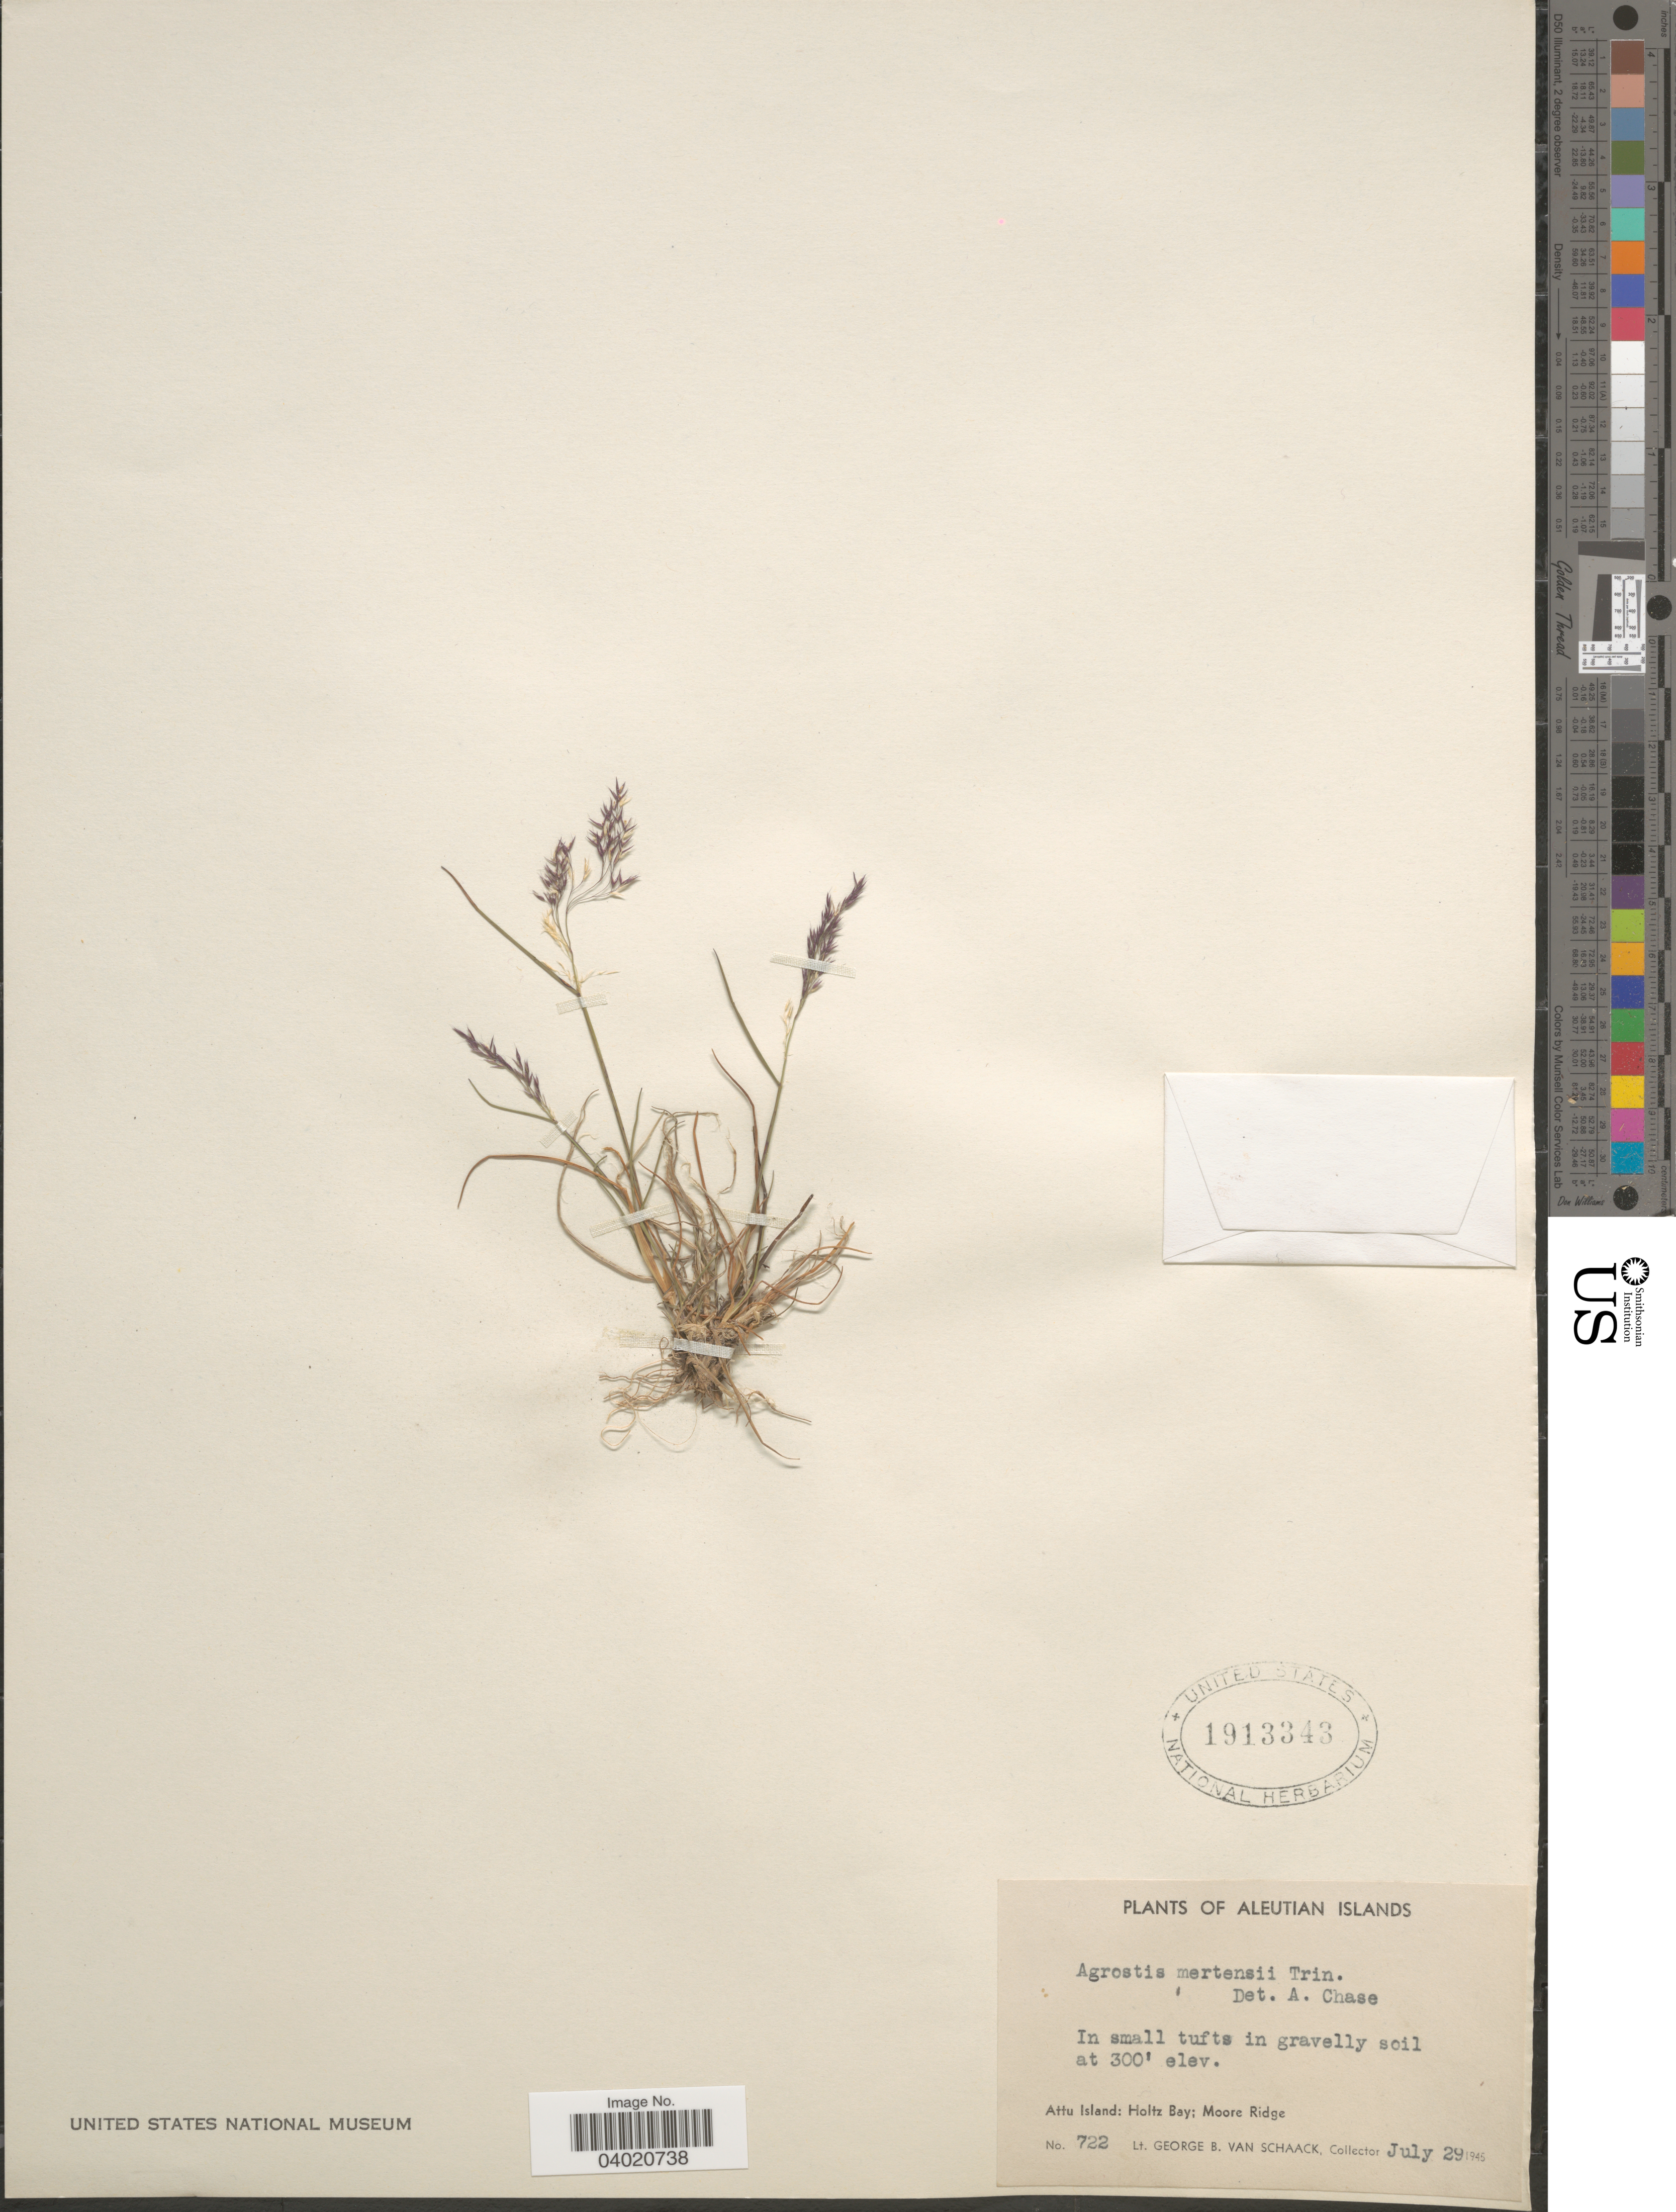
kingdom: Plantae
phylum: Tracheophyta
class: Liliopsida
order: Poales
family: Poaceae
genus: Agrostis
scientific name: Agrostis mertensii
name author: Trin.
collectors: G. Van Schaack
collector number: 722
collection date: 1945-07-29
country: United States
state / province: Alaska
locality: Aleutian Islands. Attu Island: Holtz Bay; Moore Ridge.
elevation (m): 91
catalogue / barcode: US 1913343